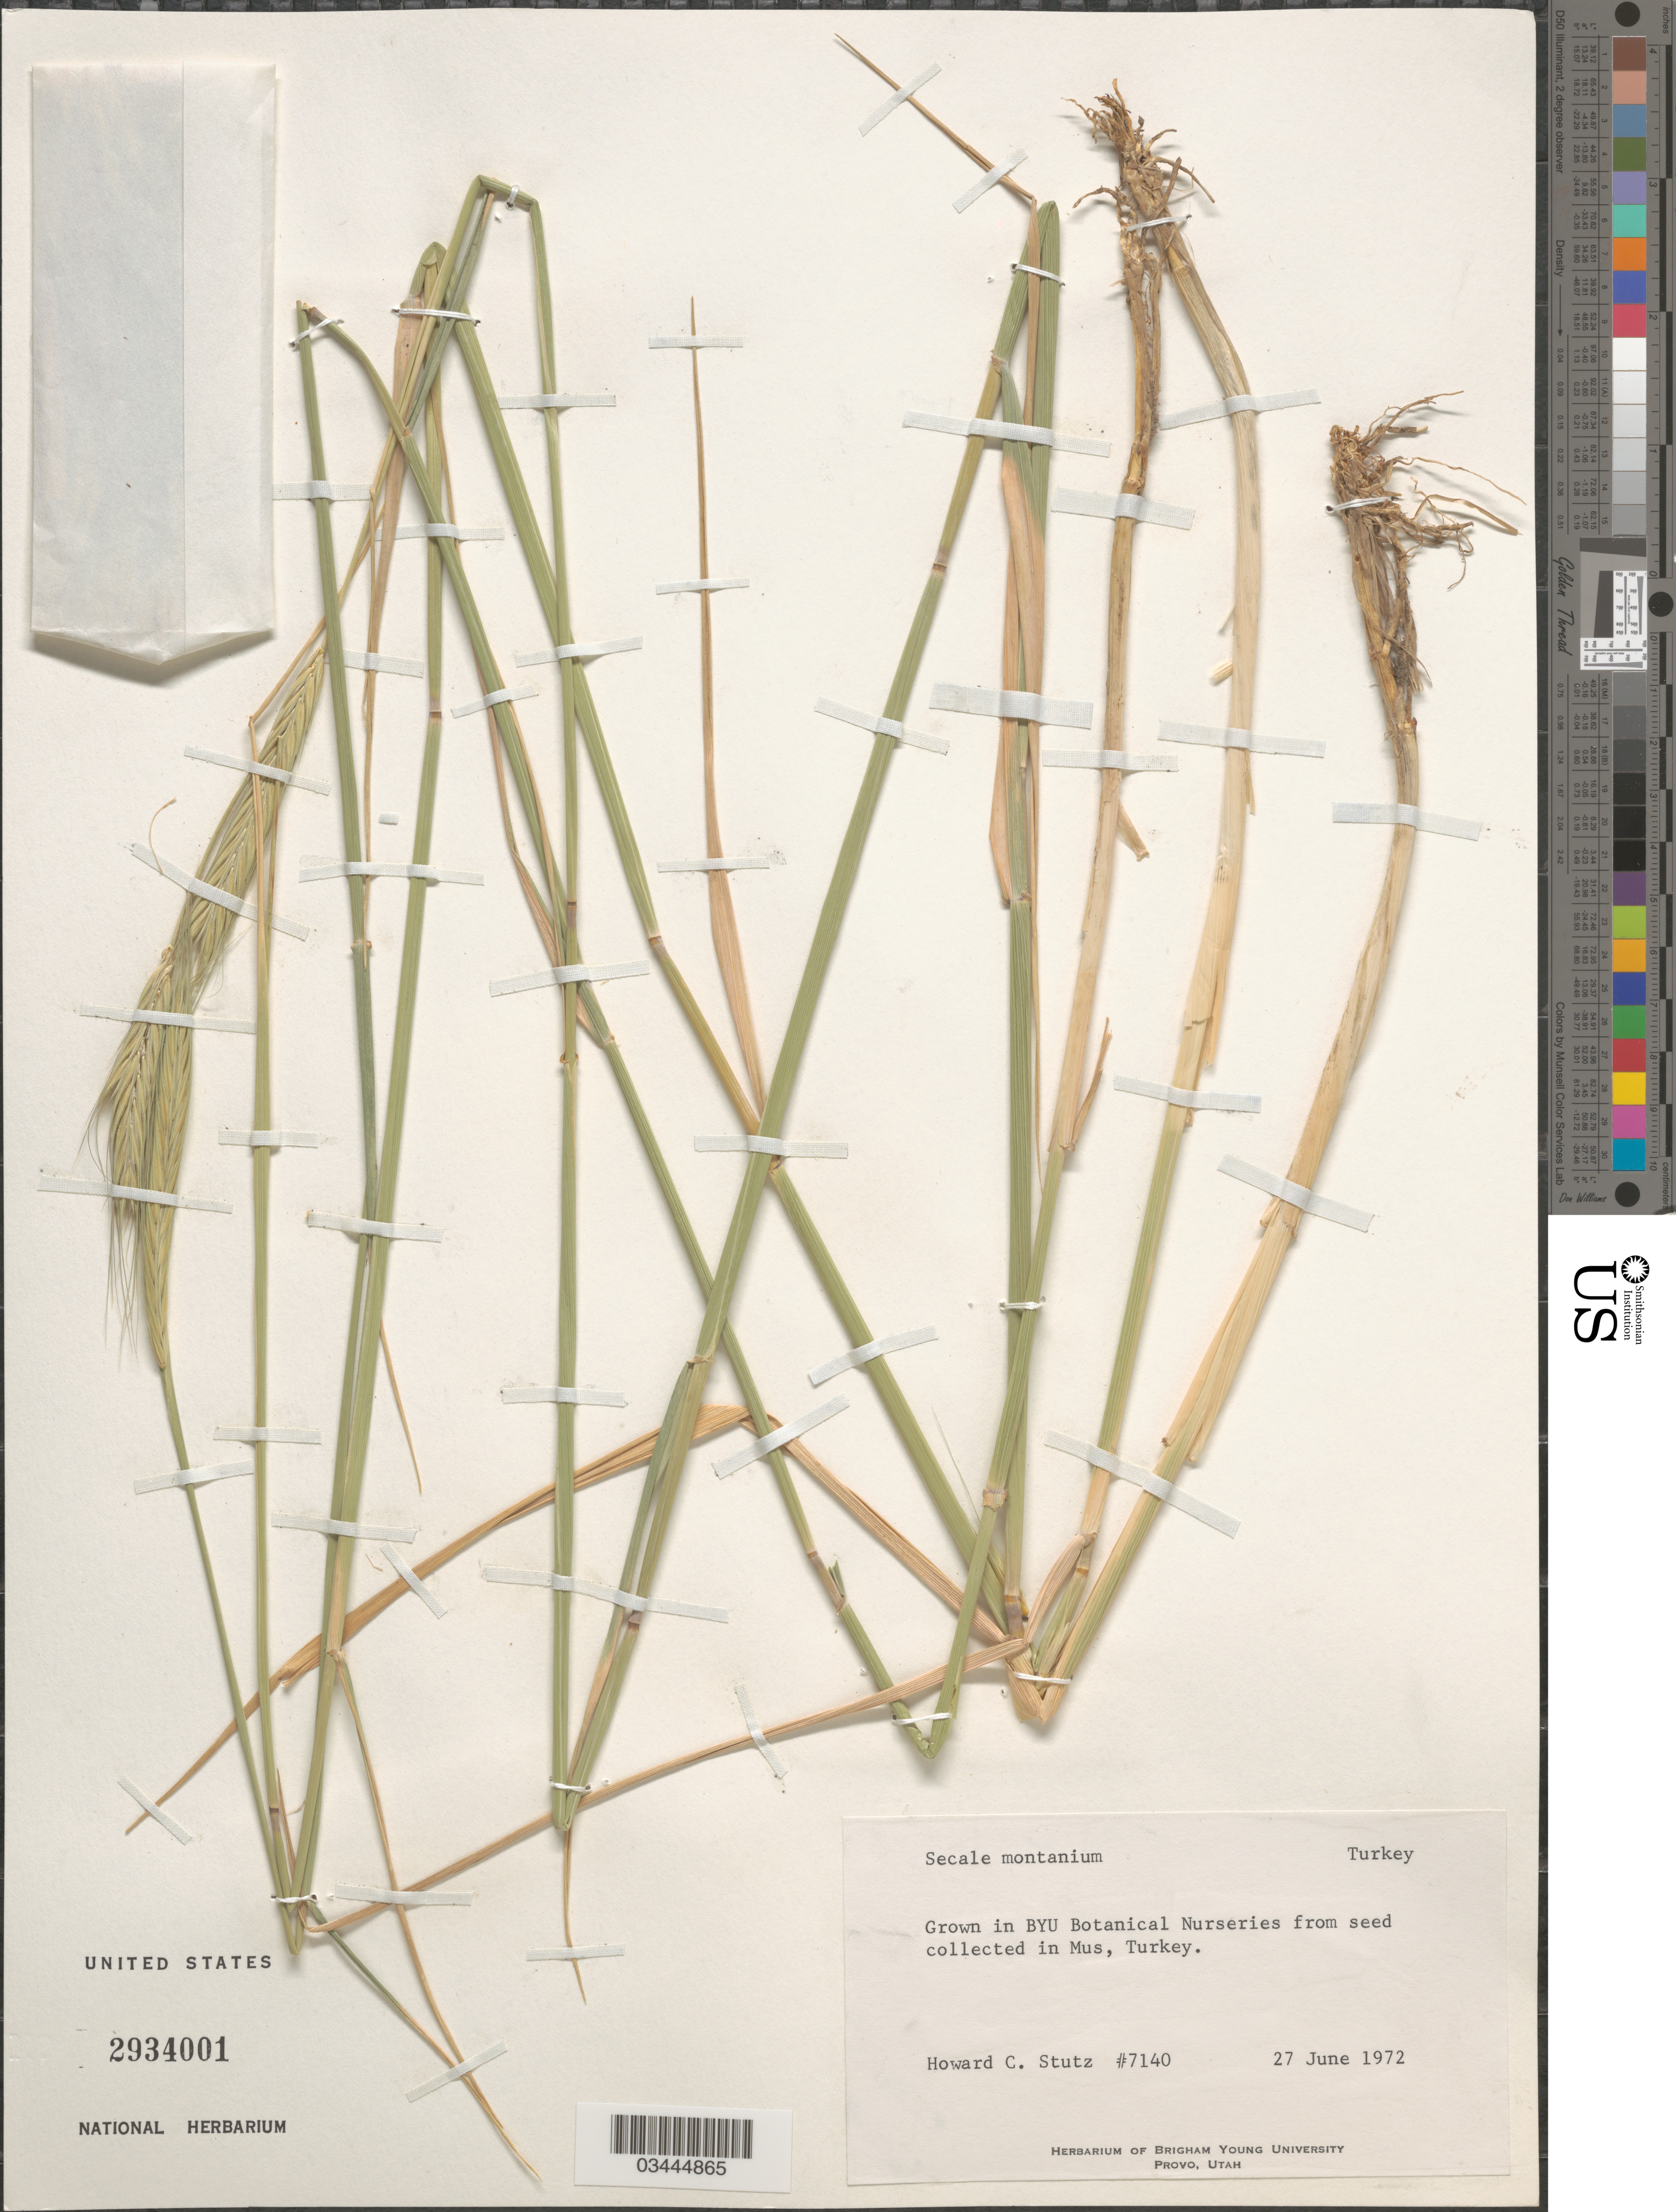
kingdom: Plantae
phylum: Tracheophyta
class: Liliopsida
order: Poales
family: Poaceae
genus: Secale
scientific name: Secale montanum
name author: Gussone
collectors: H. Stutz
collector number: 7140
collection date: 1972-06-27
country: United States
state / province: Utah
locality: In BYU Botanical Nurseries.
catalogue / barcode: US 2934001